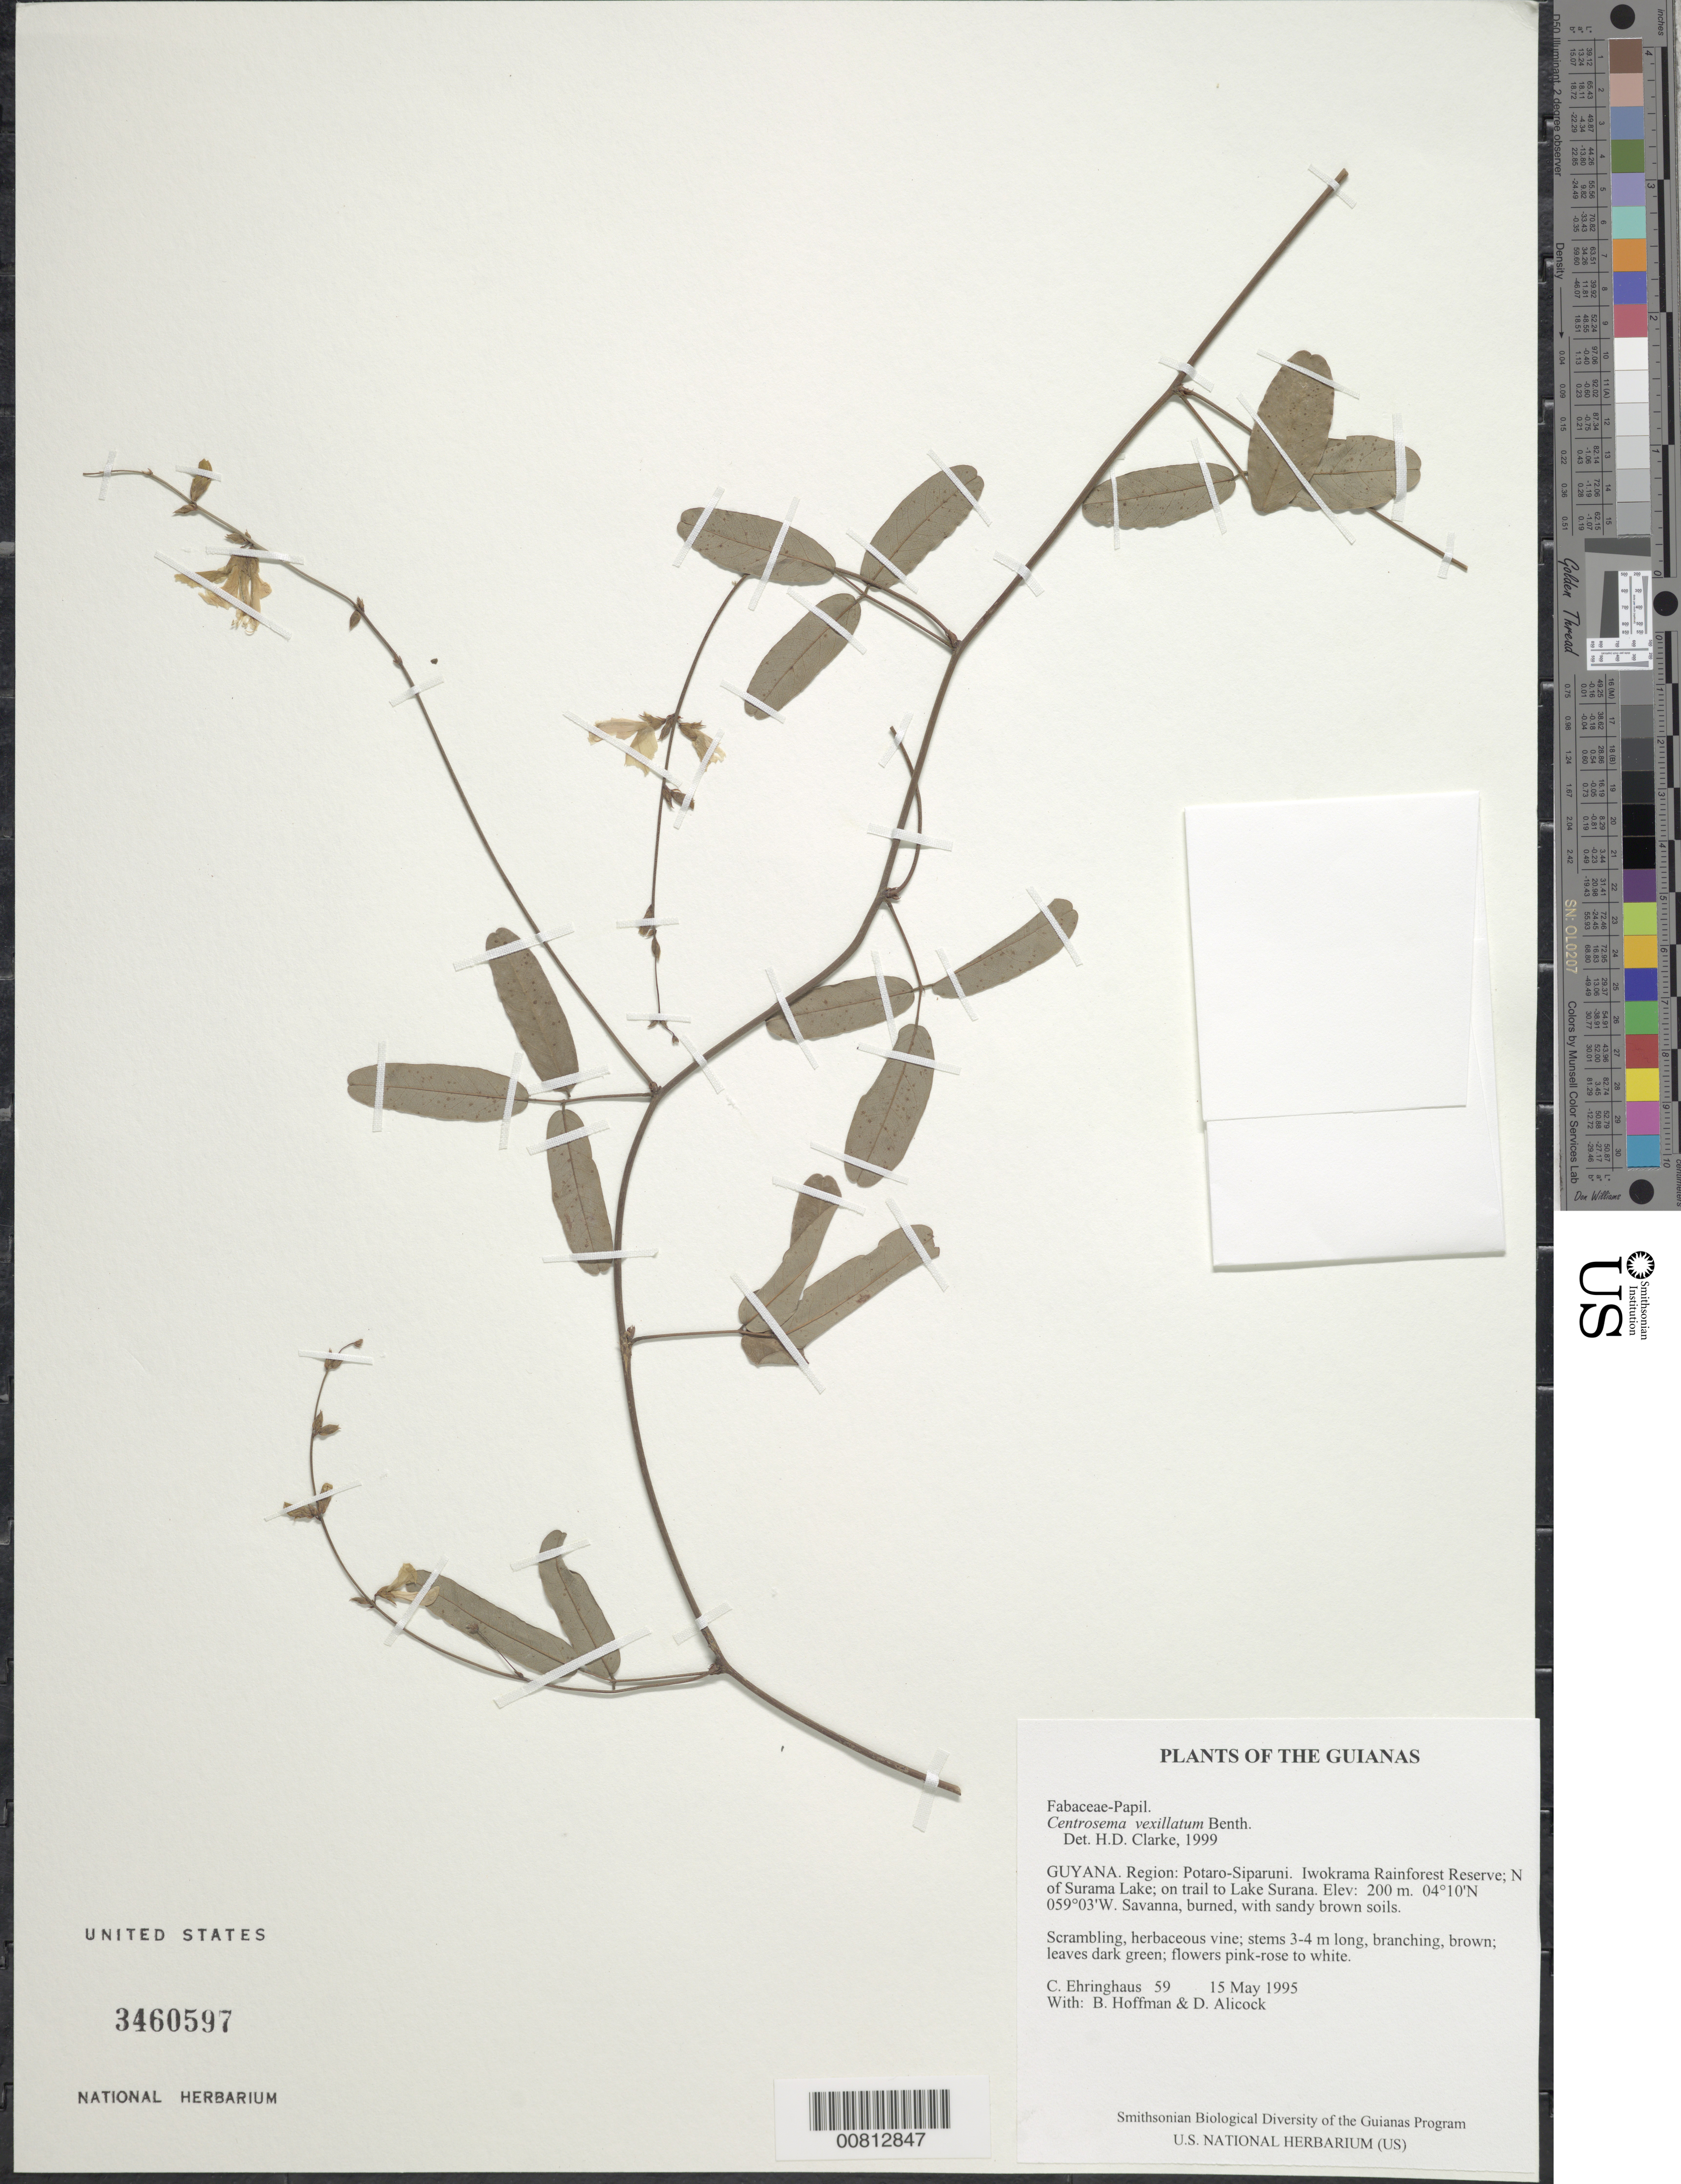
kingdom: Plantae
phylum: Tracheophyta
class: Magnoliopsida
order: Fabales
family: Fabaceae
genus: Centrosema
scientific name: Centrosema vexillatum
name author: Benth.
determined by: Clarke, H. D., University of North Carolina (Asheville)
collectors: C. Ehringhaus, B. Hoffman & D. Allicock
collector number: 59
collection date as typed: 15 May 1995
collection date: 1995-05-15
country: Guyana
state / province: Potaro-Siparuni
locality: Iwokrama Rainforest Reserve; N of Surama Lake; on trail to Lake Surana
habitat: Savanna, burned, with sandy brown soils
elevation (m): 200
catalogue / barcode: US 3460597